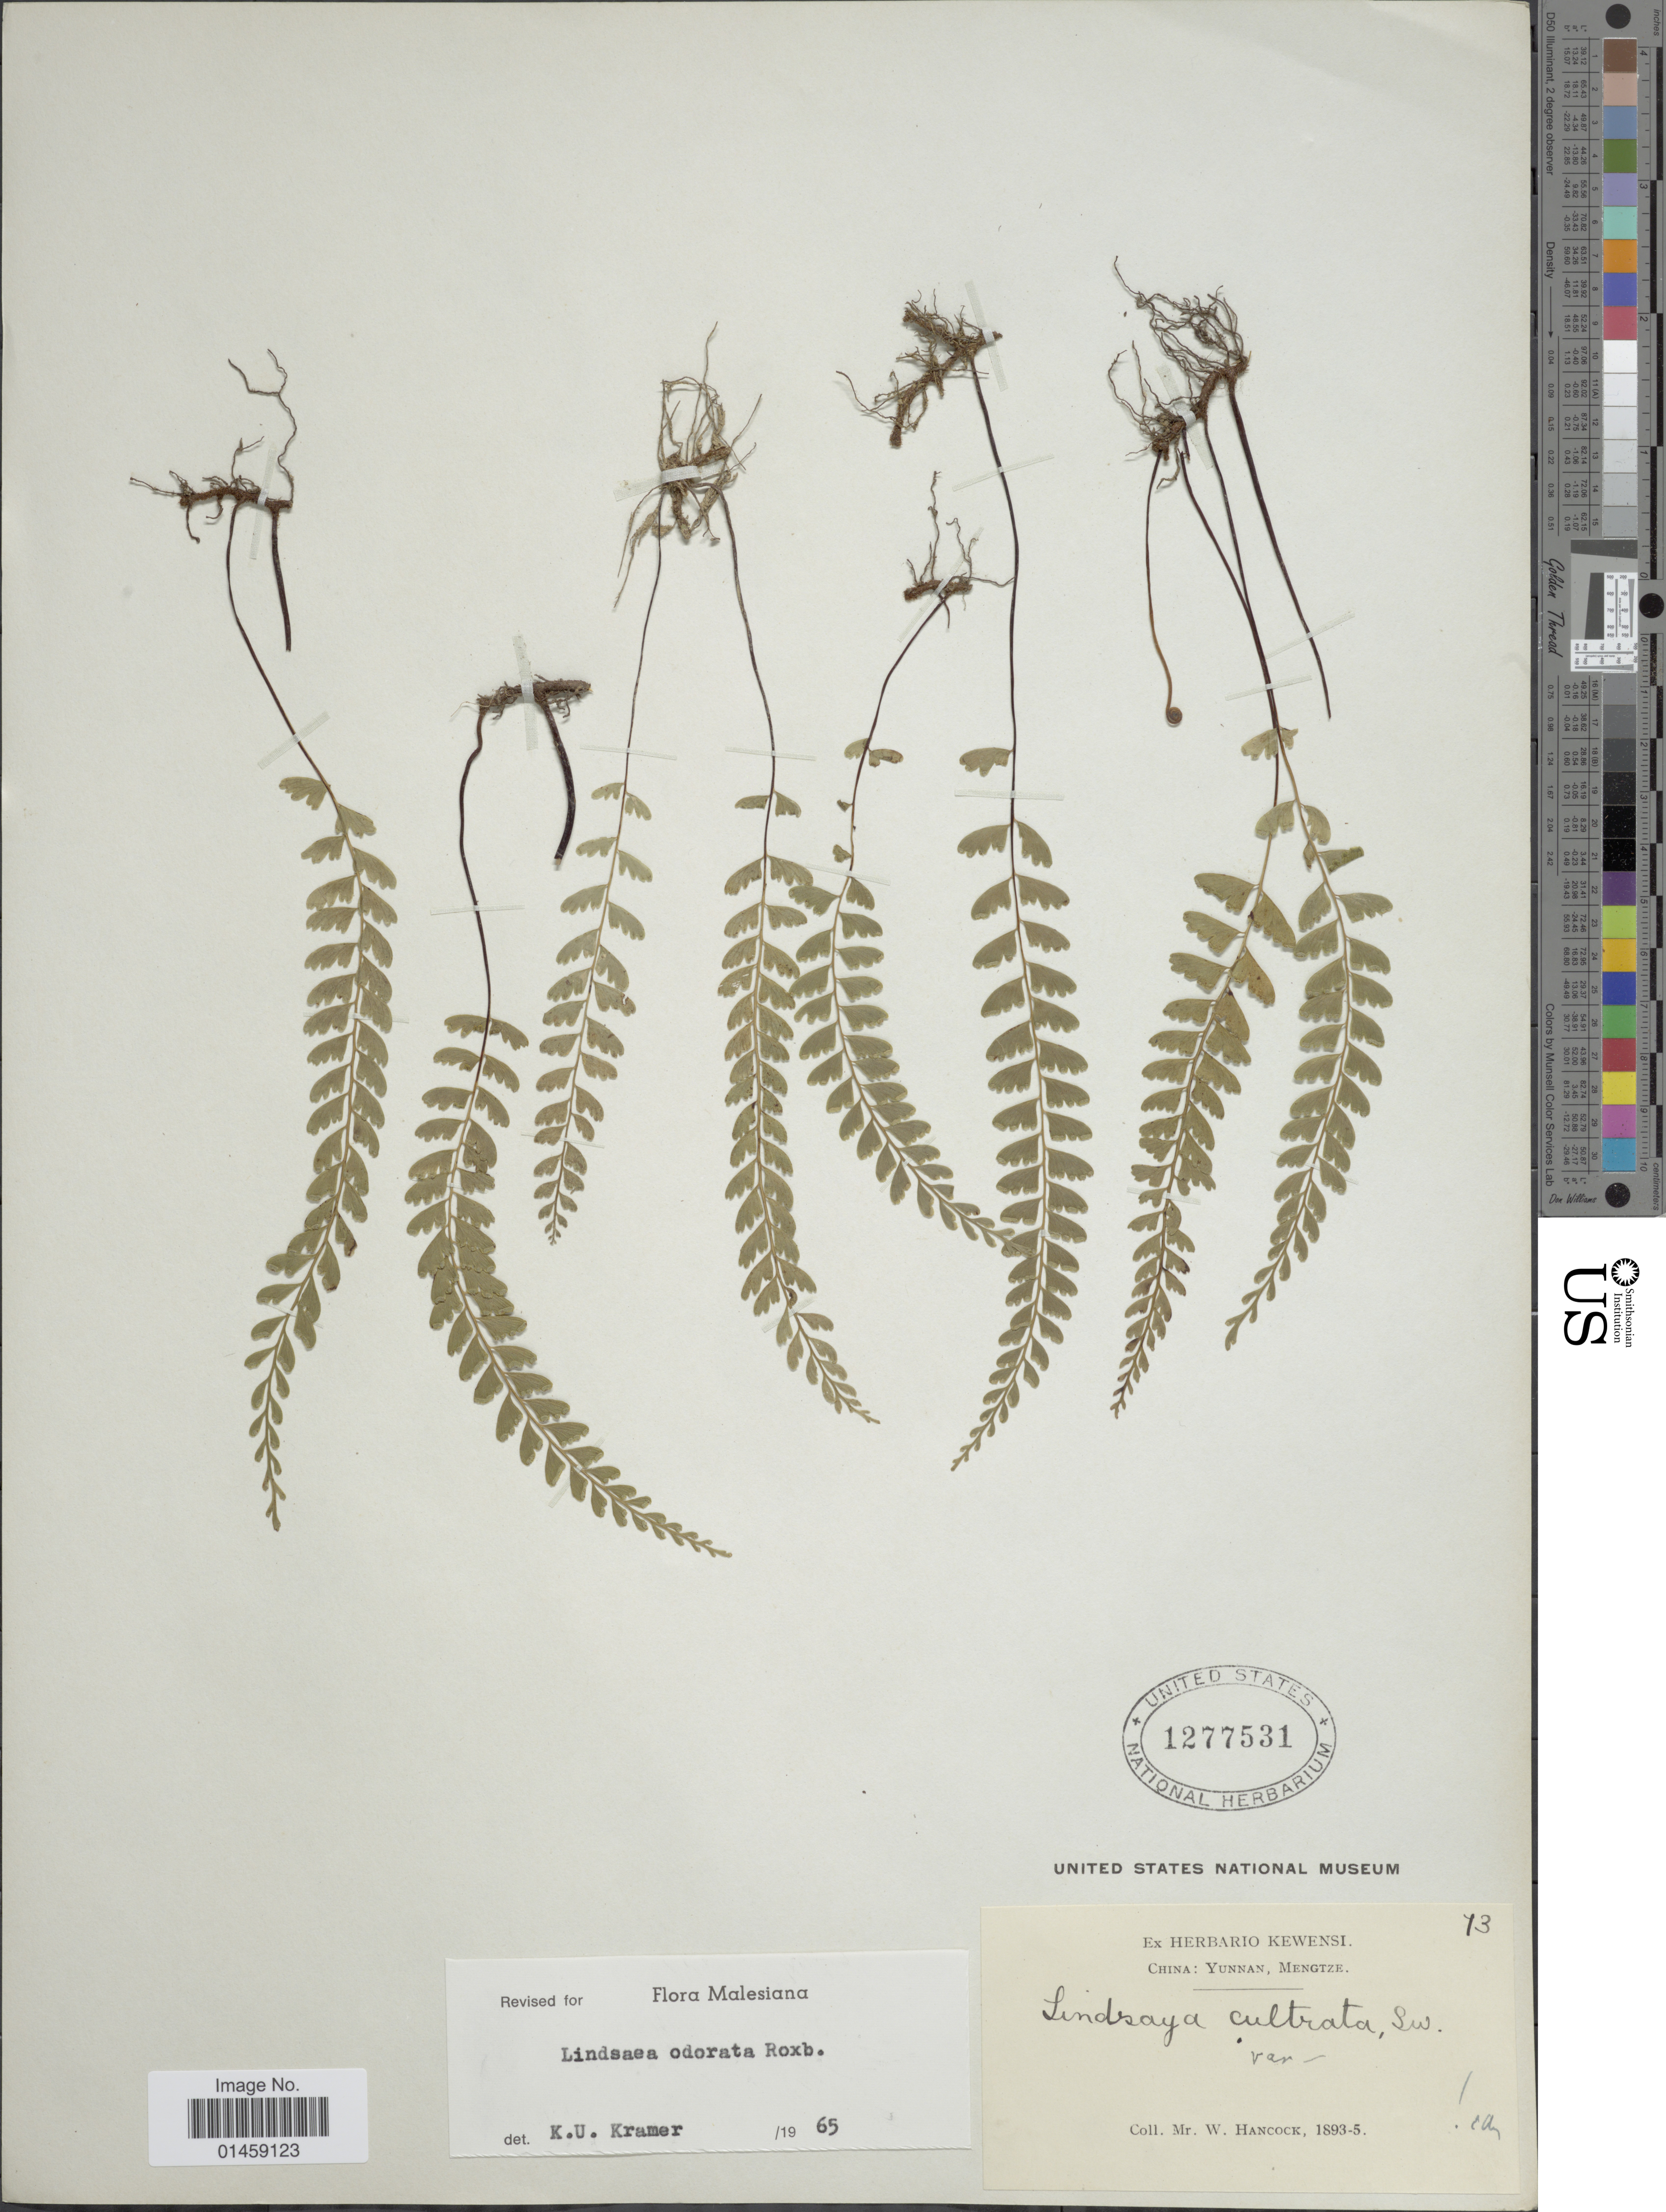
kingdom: Plantae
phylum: Tracheophyta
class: Polypodiopsida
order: Polypodiales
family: Lindsaeaceae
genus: Lindsaea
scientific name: Lindsaea odorata var. odorata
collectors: W. Hancock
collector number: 73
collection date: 1893/1895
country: China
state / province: Yunnan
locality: China, Mengtze.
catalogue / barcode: US 1277531